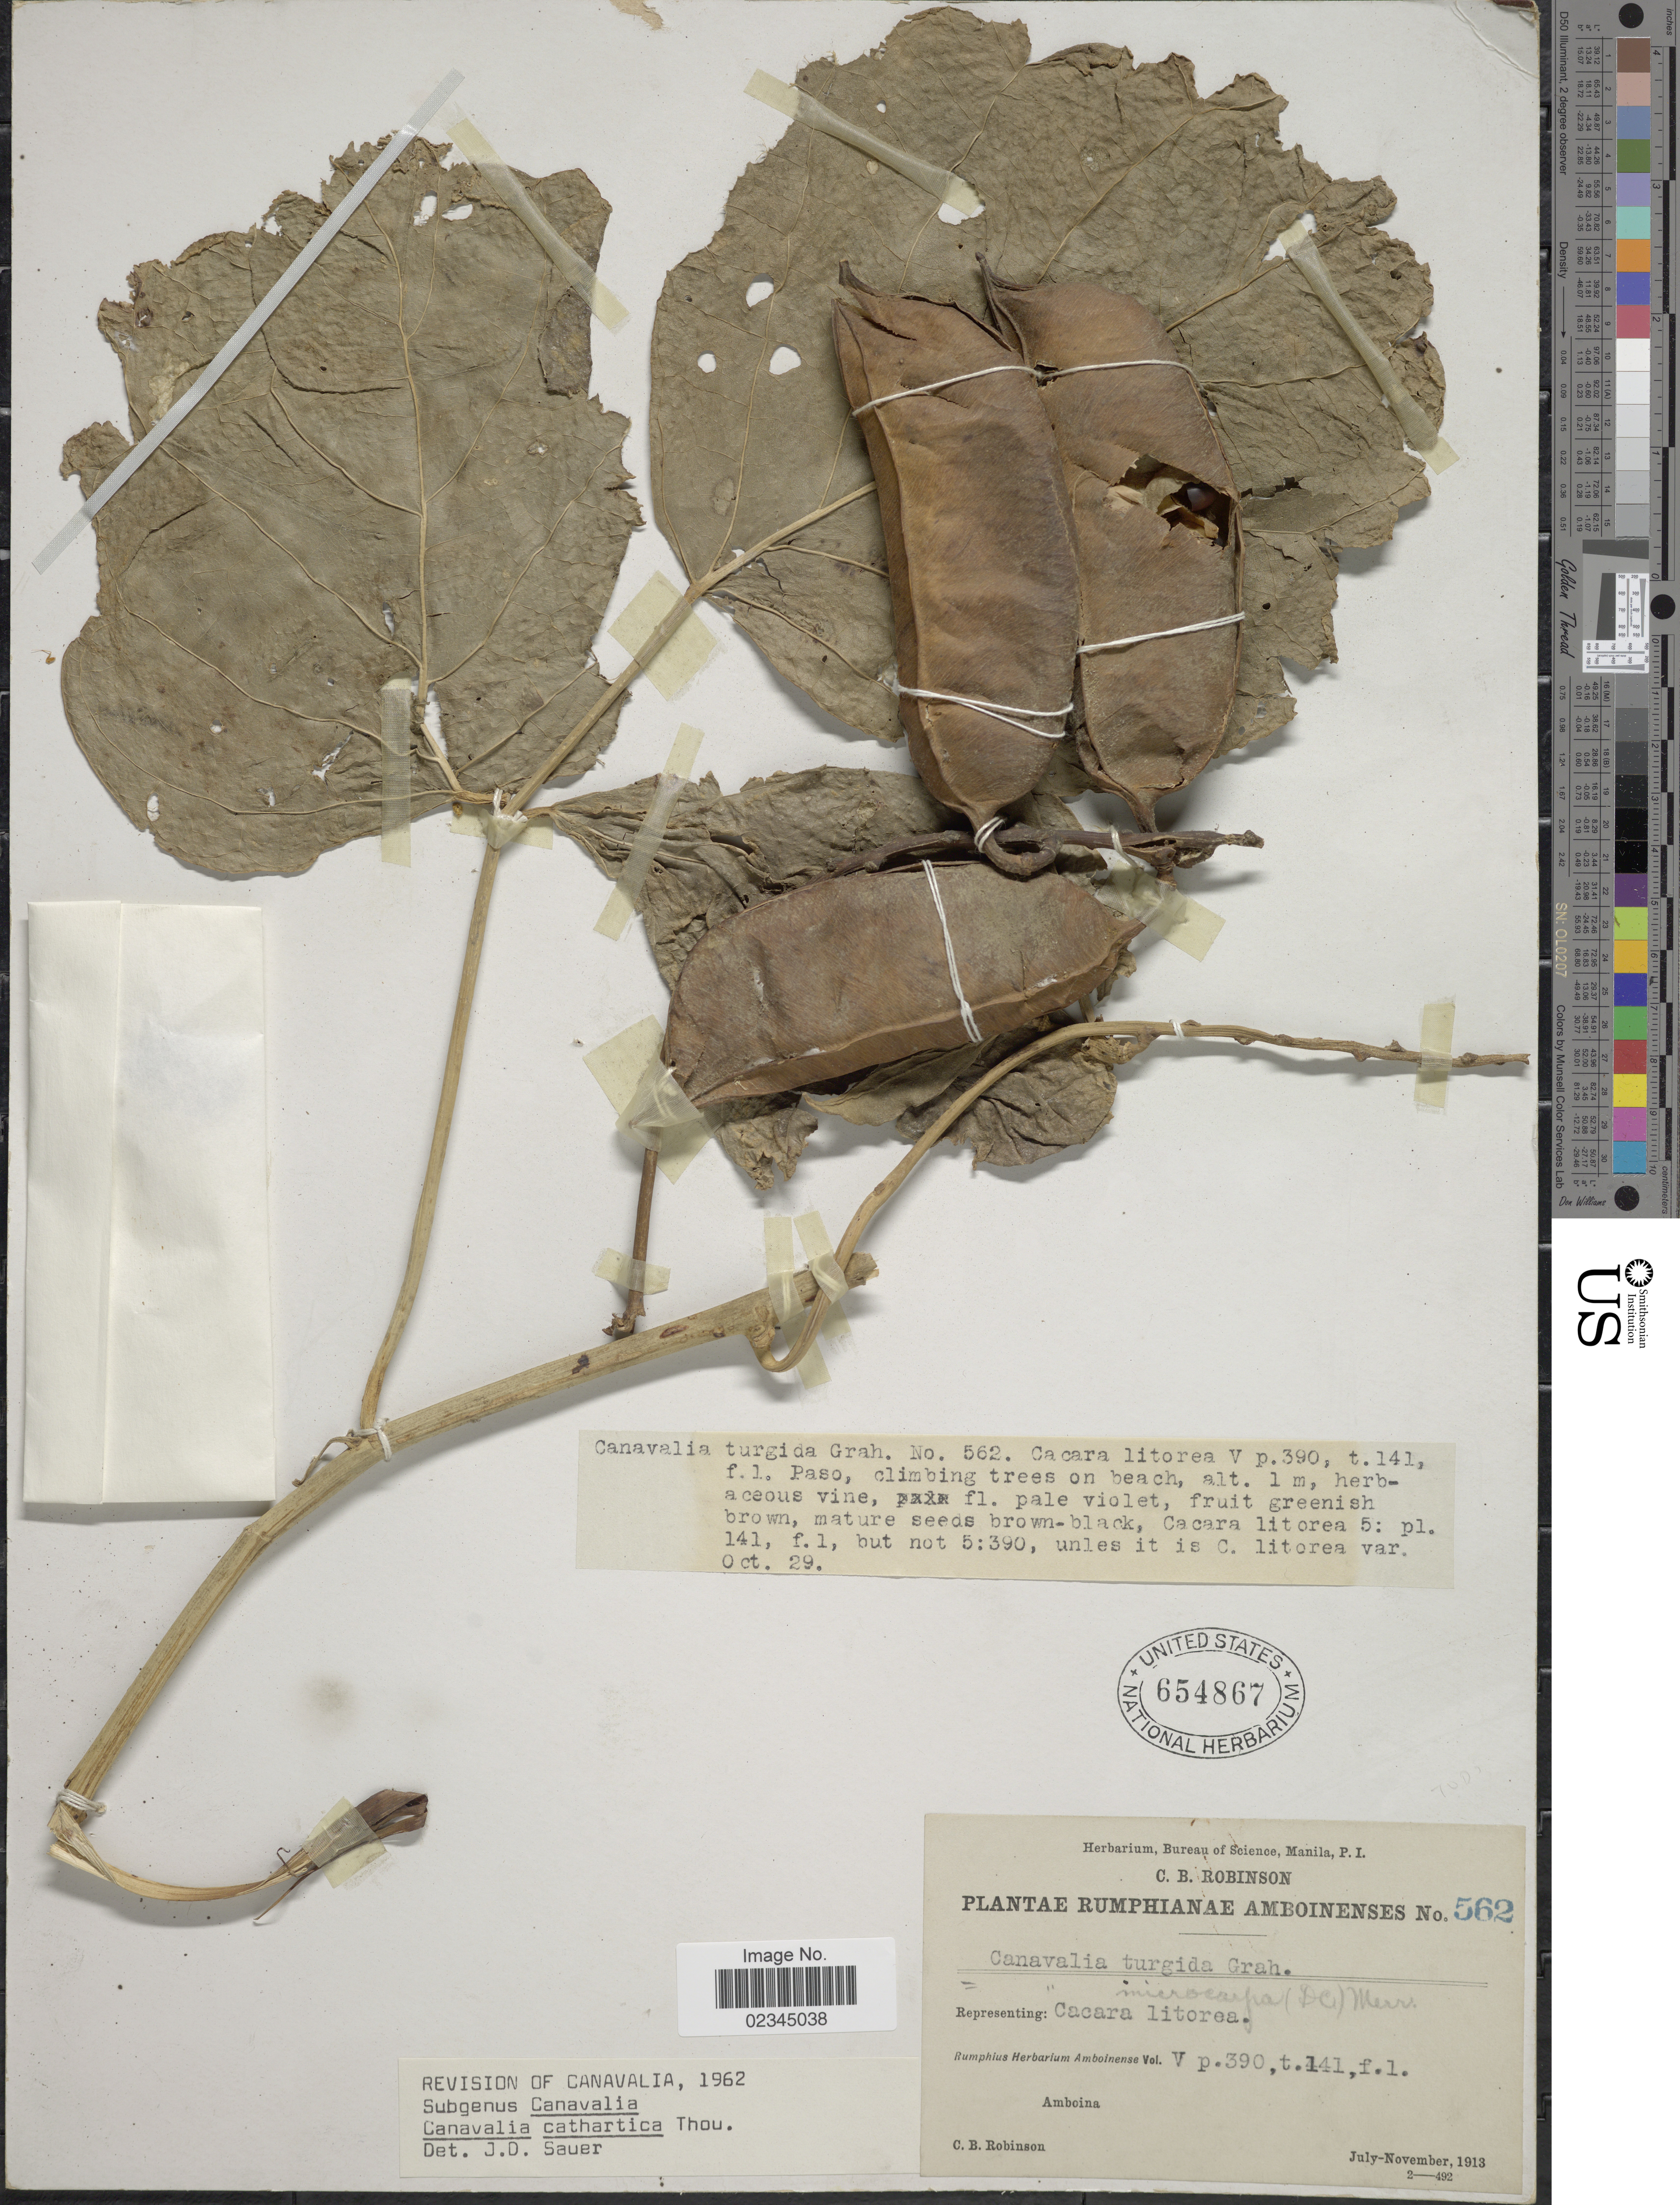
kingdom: Plantae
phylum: Tracheophyta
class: Magnoliopsida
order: Fabales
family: Fabaceae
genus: Canavalia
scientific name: Canavalia cathartica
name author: Thouars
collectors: C. Robinson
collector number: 562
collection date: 1913-10-29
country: Indonesia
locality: Amboina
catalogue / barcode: US 654867